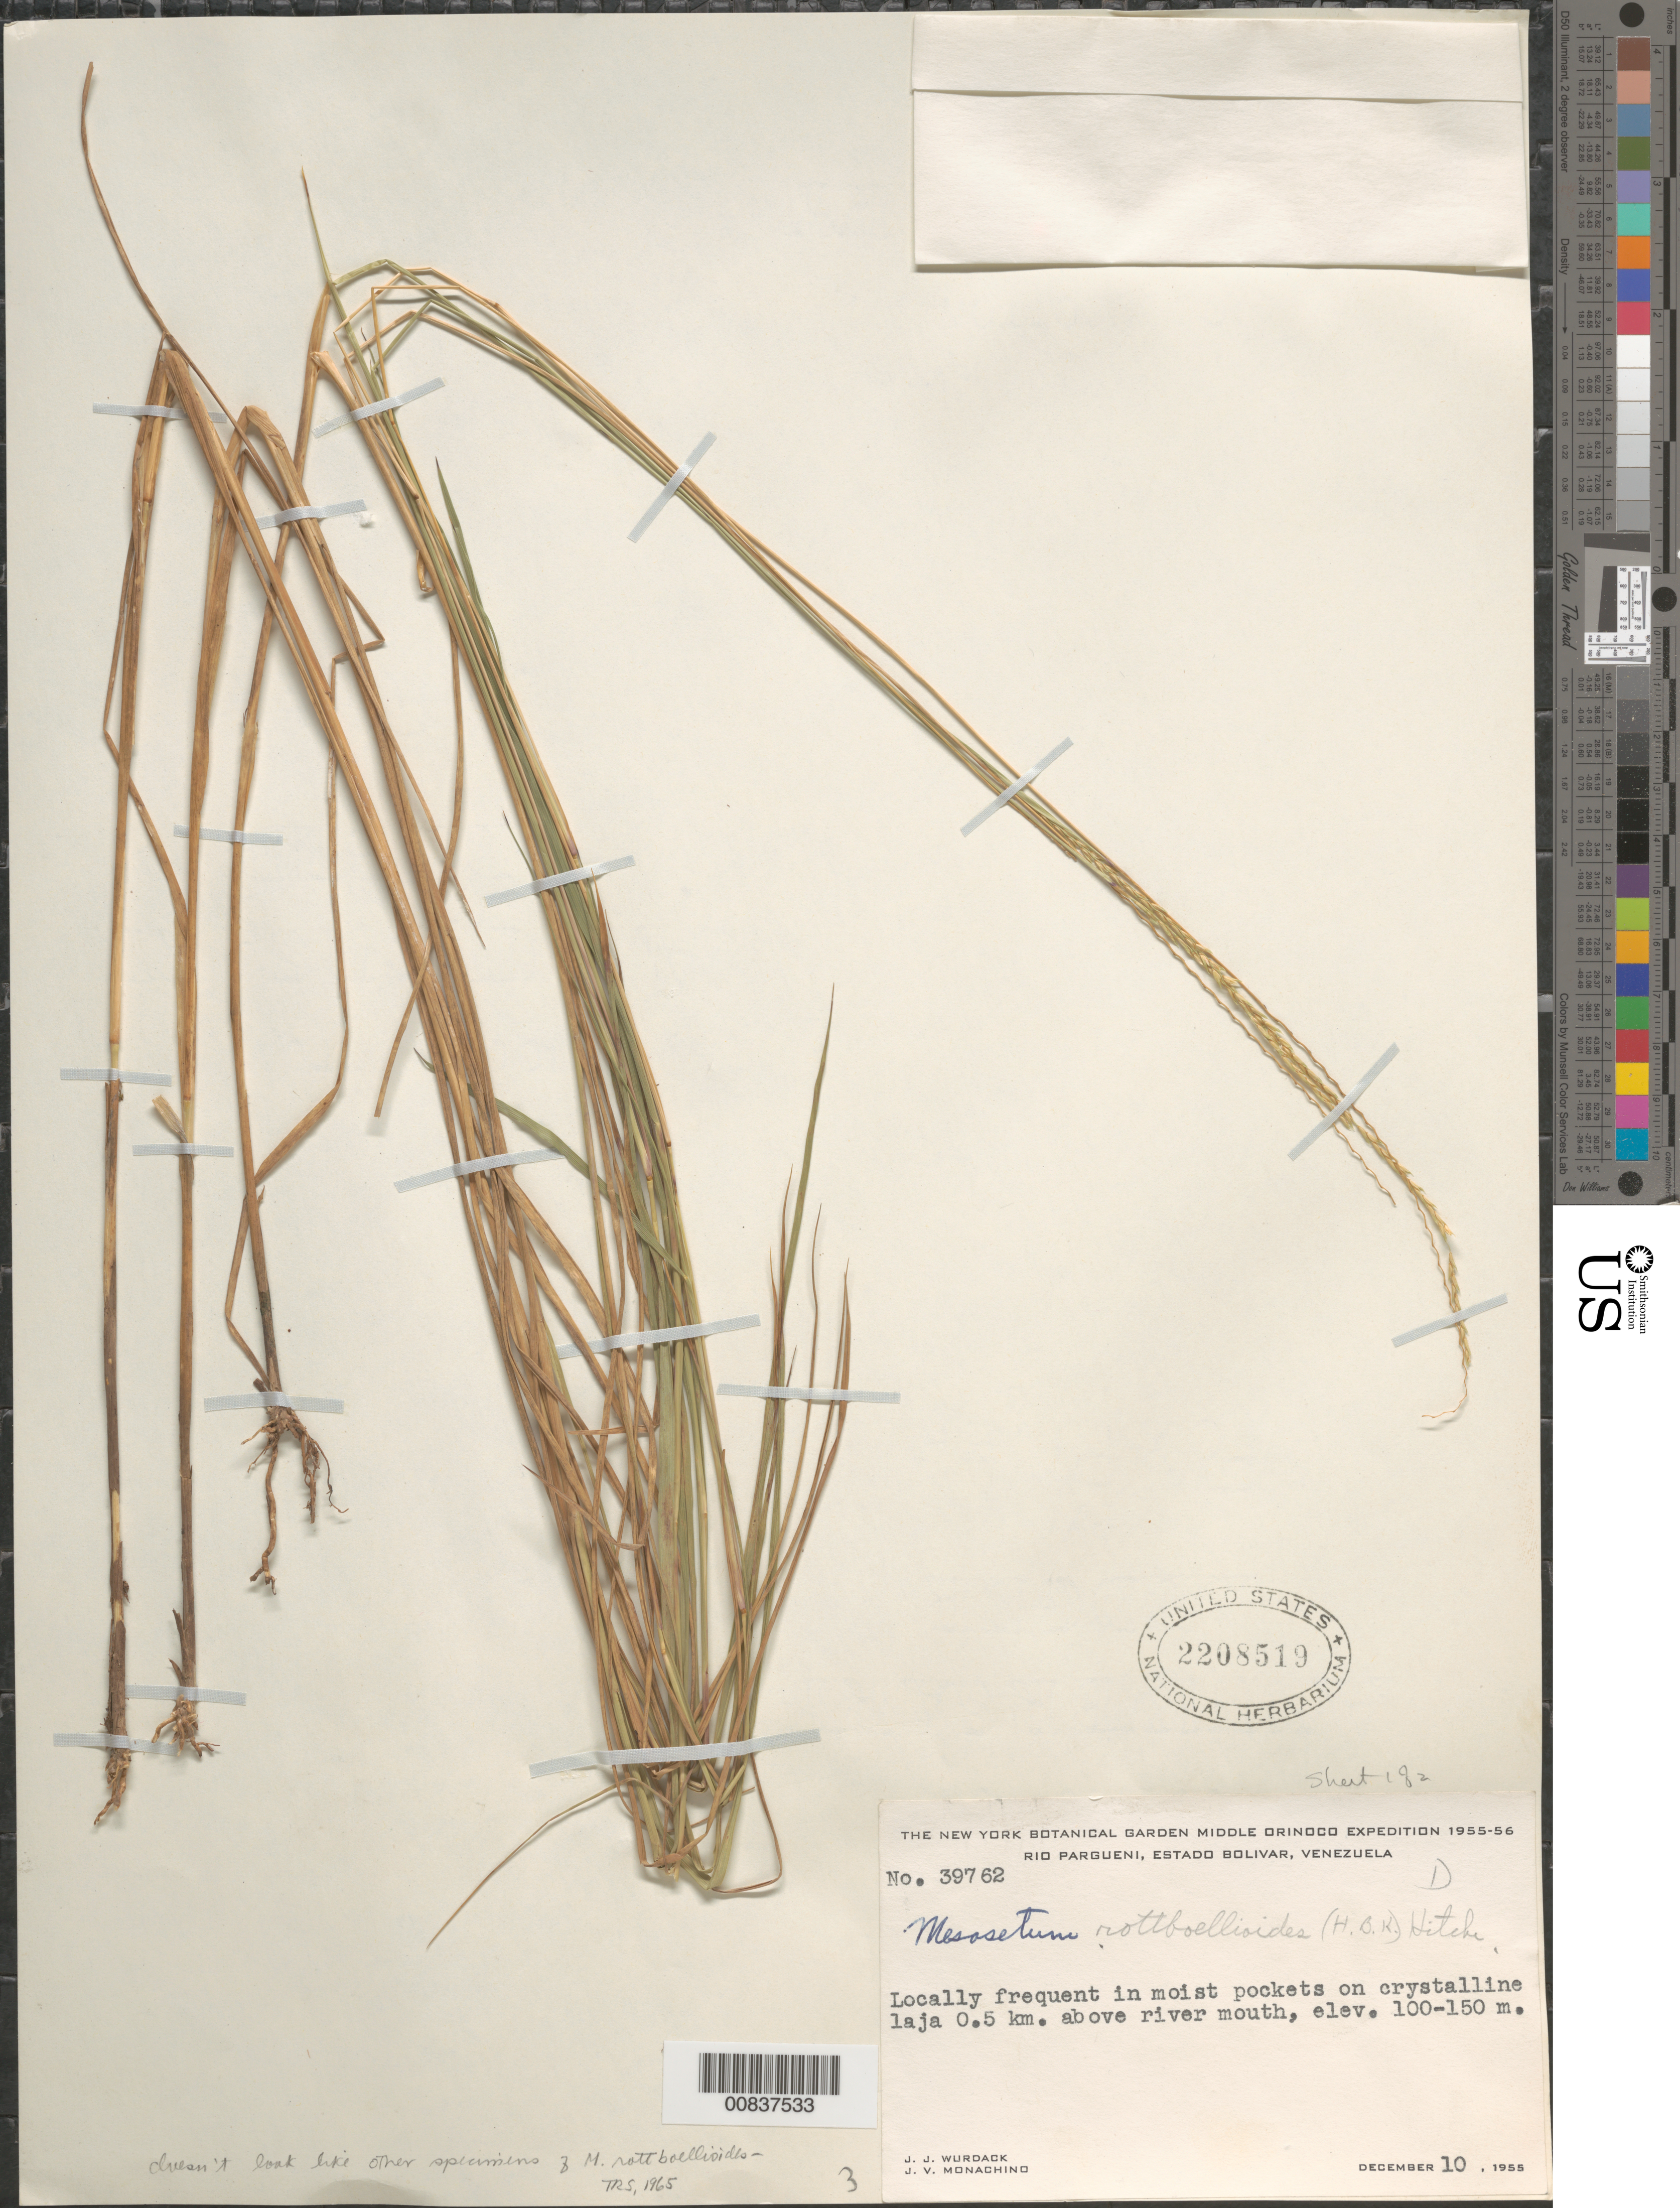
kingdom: Plantae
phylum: Tracheophyta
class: Liliopsida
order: Poales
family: Poaceae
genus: Mesosetum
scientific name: Mesosetum rottboellioides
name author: (Kunth) Hitchc.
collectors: J. J. Wurdack & J. V. Monachino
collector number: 39762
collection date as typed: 10-Dec-55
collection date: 1955-12-10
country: Venezuela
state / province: Bolívar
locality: Río Pargueni, 0.5 km above mouth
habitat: Crystalline laja, in moist pockets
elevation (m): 100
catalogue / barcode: US 2208519